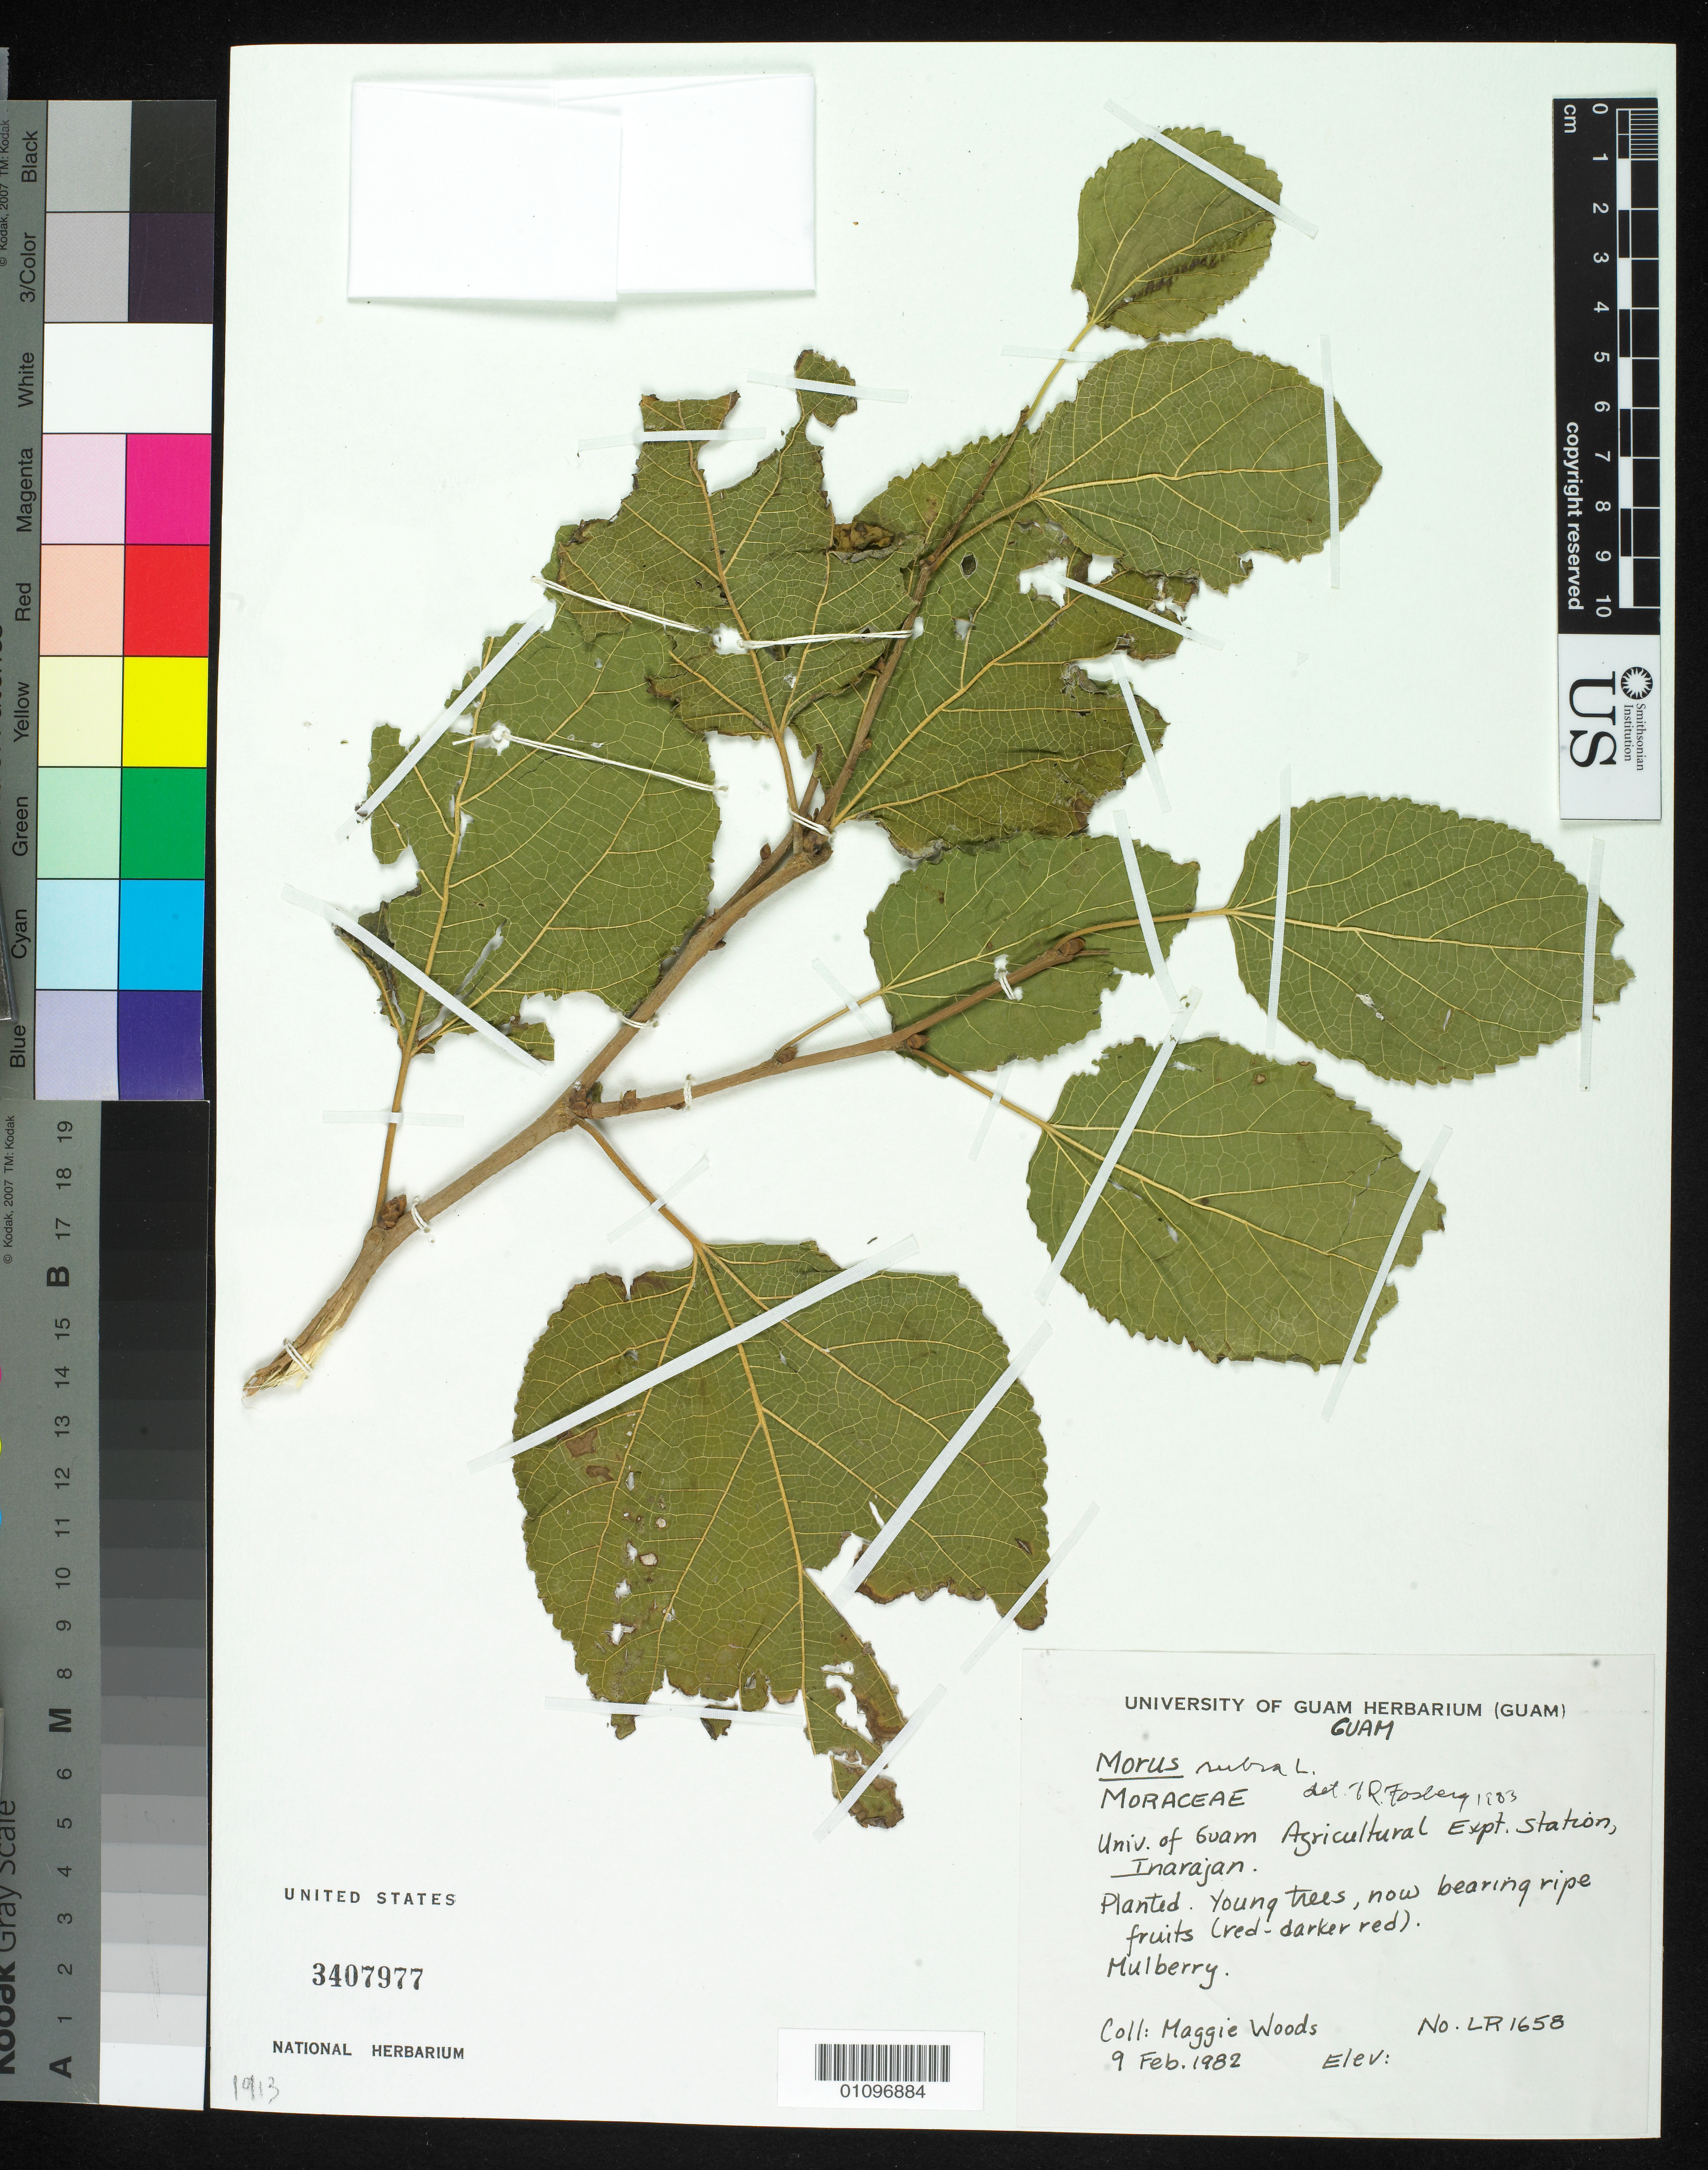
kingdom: Plantae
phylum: Tracheophyta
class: Magnoliopsida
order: Rosales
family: Moraceae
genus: Morus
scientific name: Morus rubra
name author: L.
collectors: M. Woods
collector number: LR1658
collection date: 1982-02-09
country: Guam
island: Guam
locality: Univ. of Guam agricultural Expt. station, Inarajan.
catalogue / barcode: US 3407977